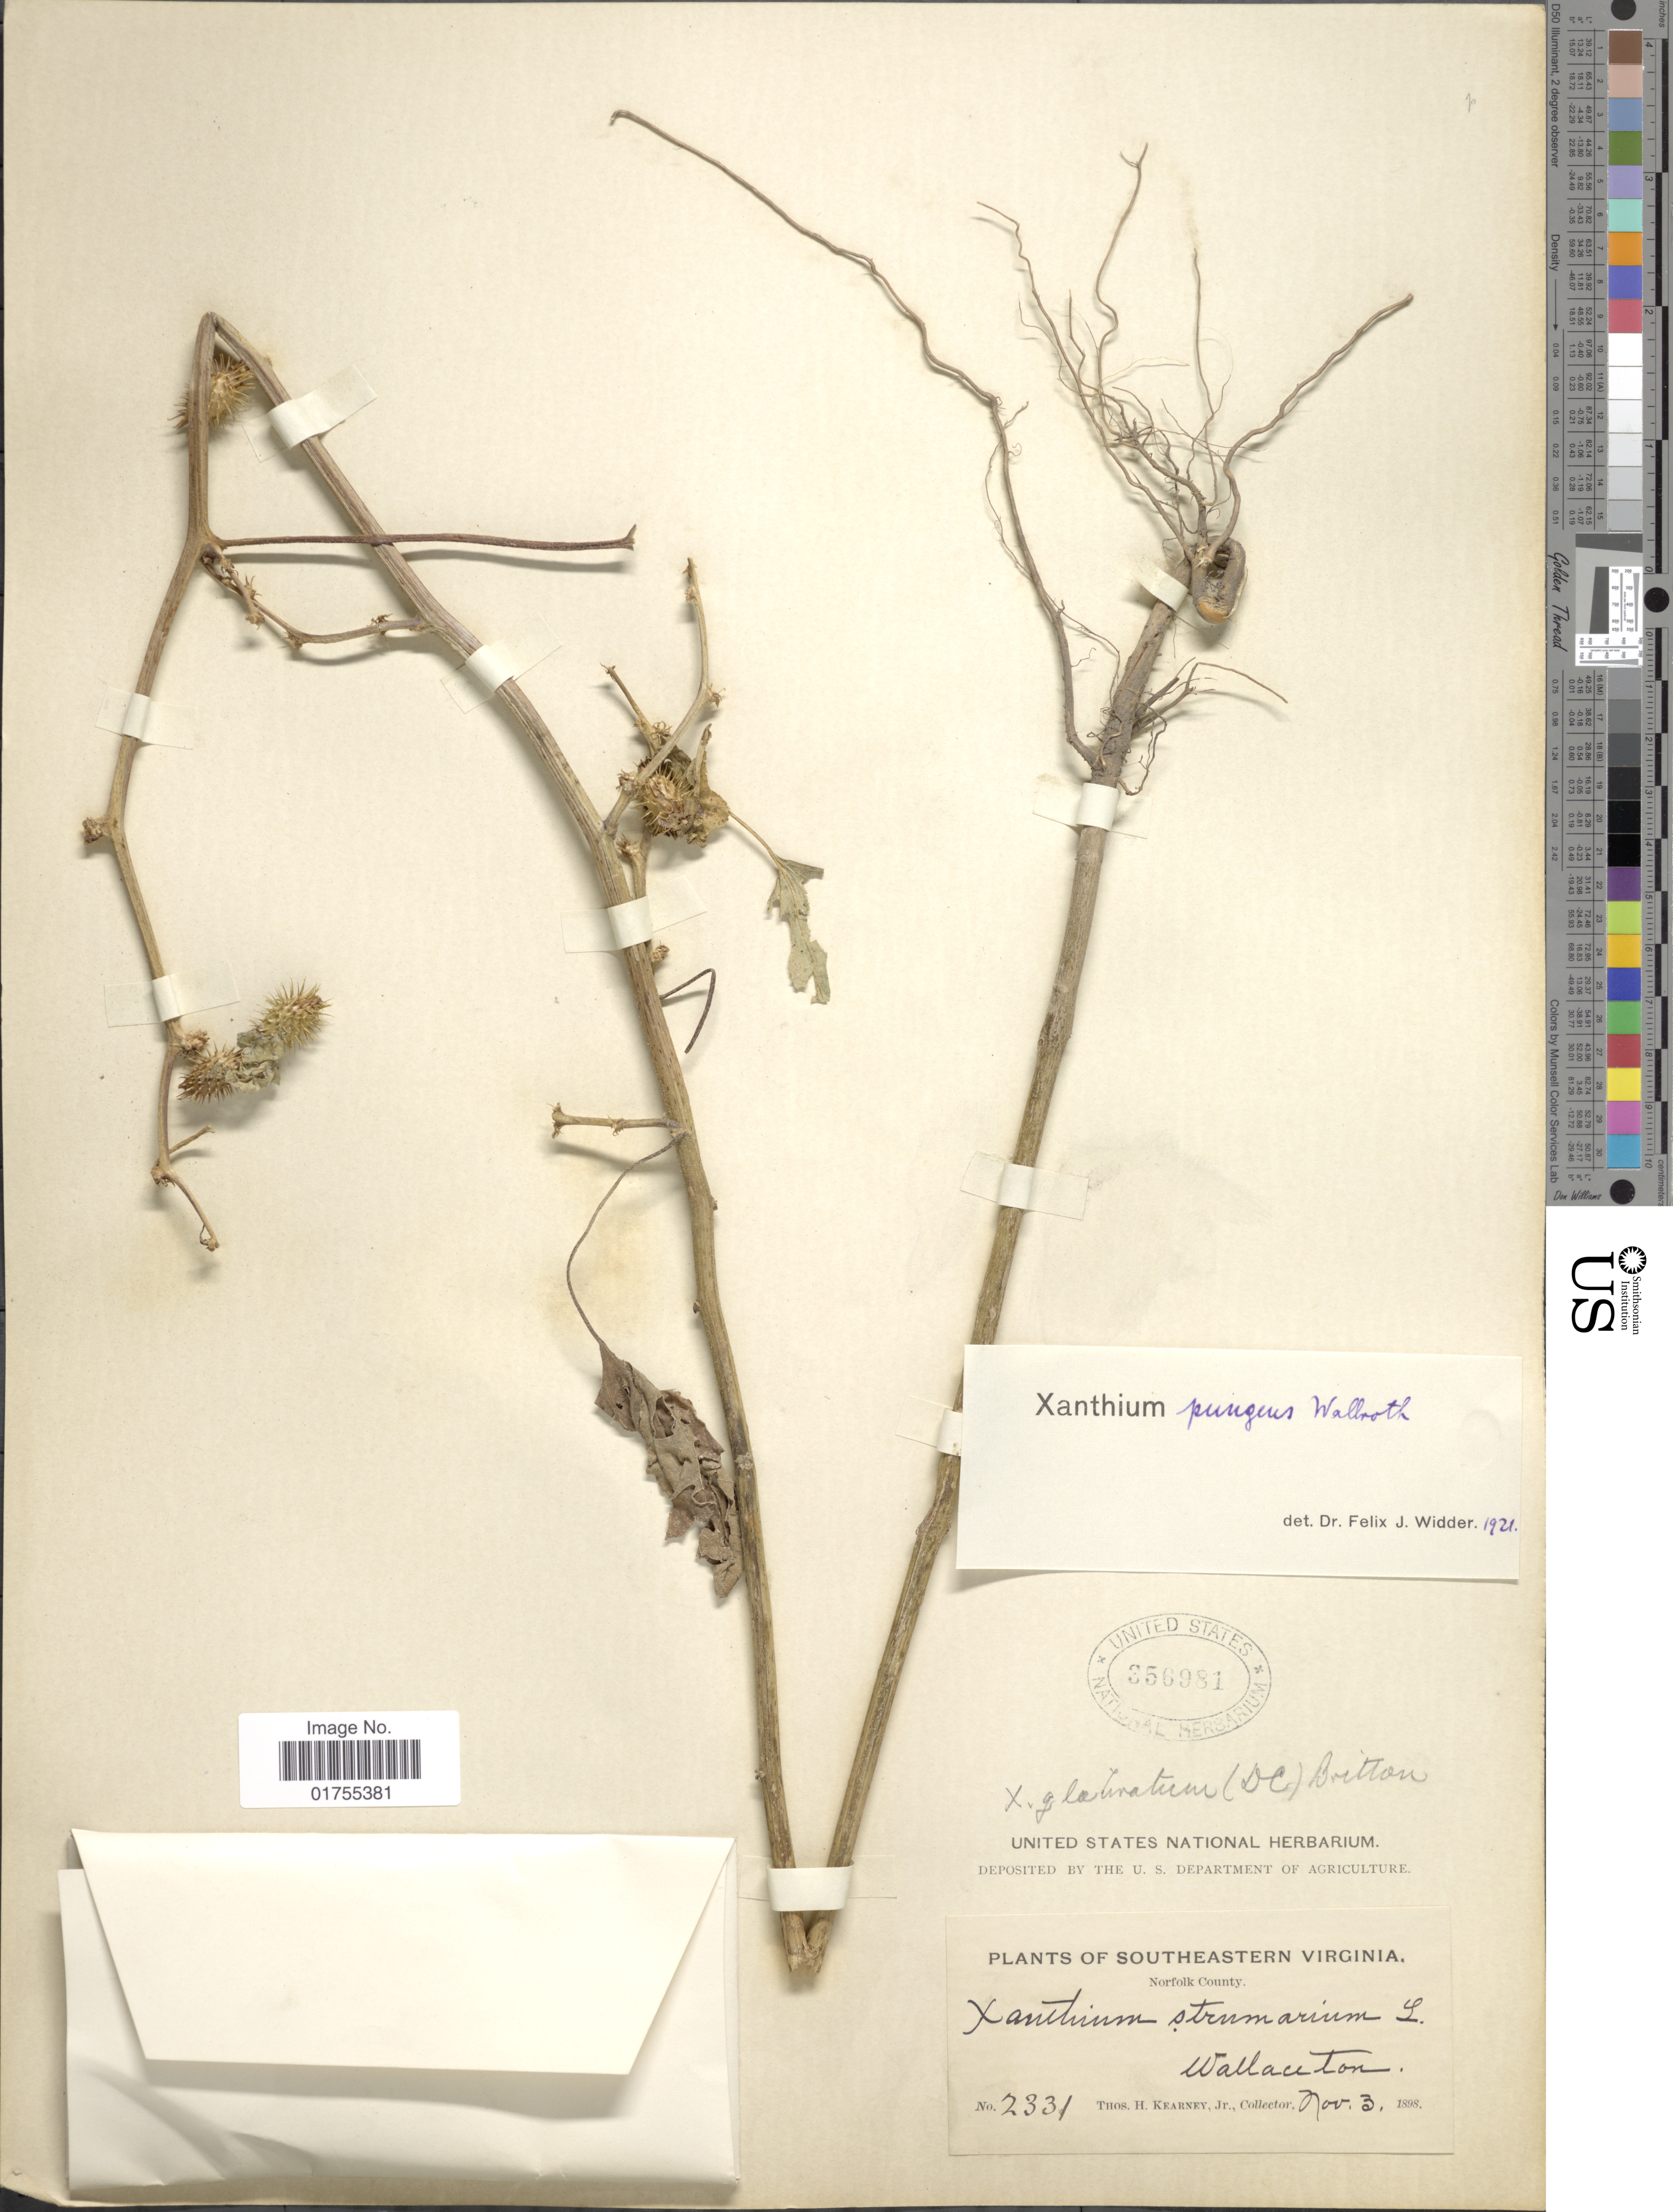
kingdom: Plantae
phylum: Tracheophyta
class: Magnoliopsida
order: Asterales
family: Asteraceae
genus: Xanthium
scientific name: Xanthium strumarium var. glabratum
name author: Mill.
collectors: T. H. Kearney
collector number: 2331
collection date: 1898-11-03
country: United States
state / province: Virginia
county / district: City of Norfolk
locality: Southeastern Virginia, Norfolk County, Wallaceton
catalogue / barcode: US 356981